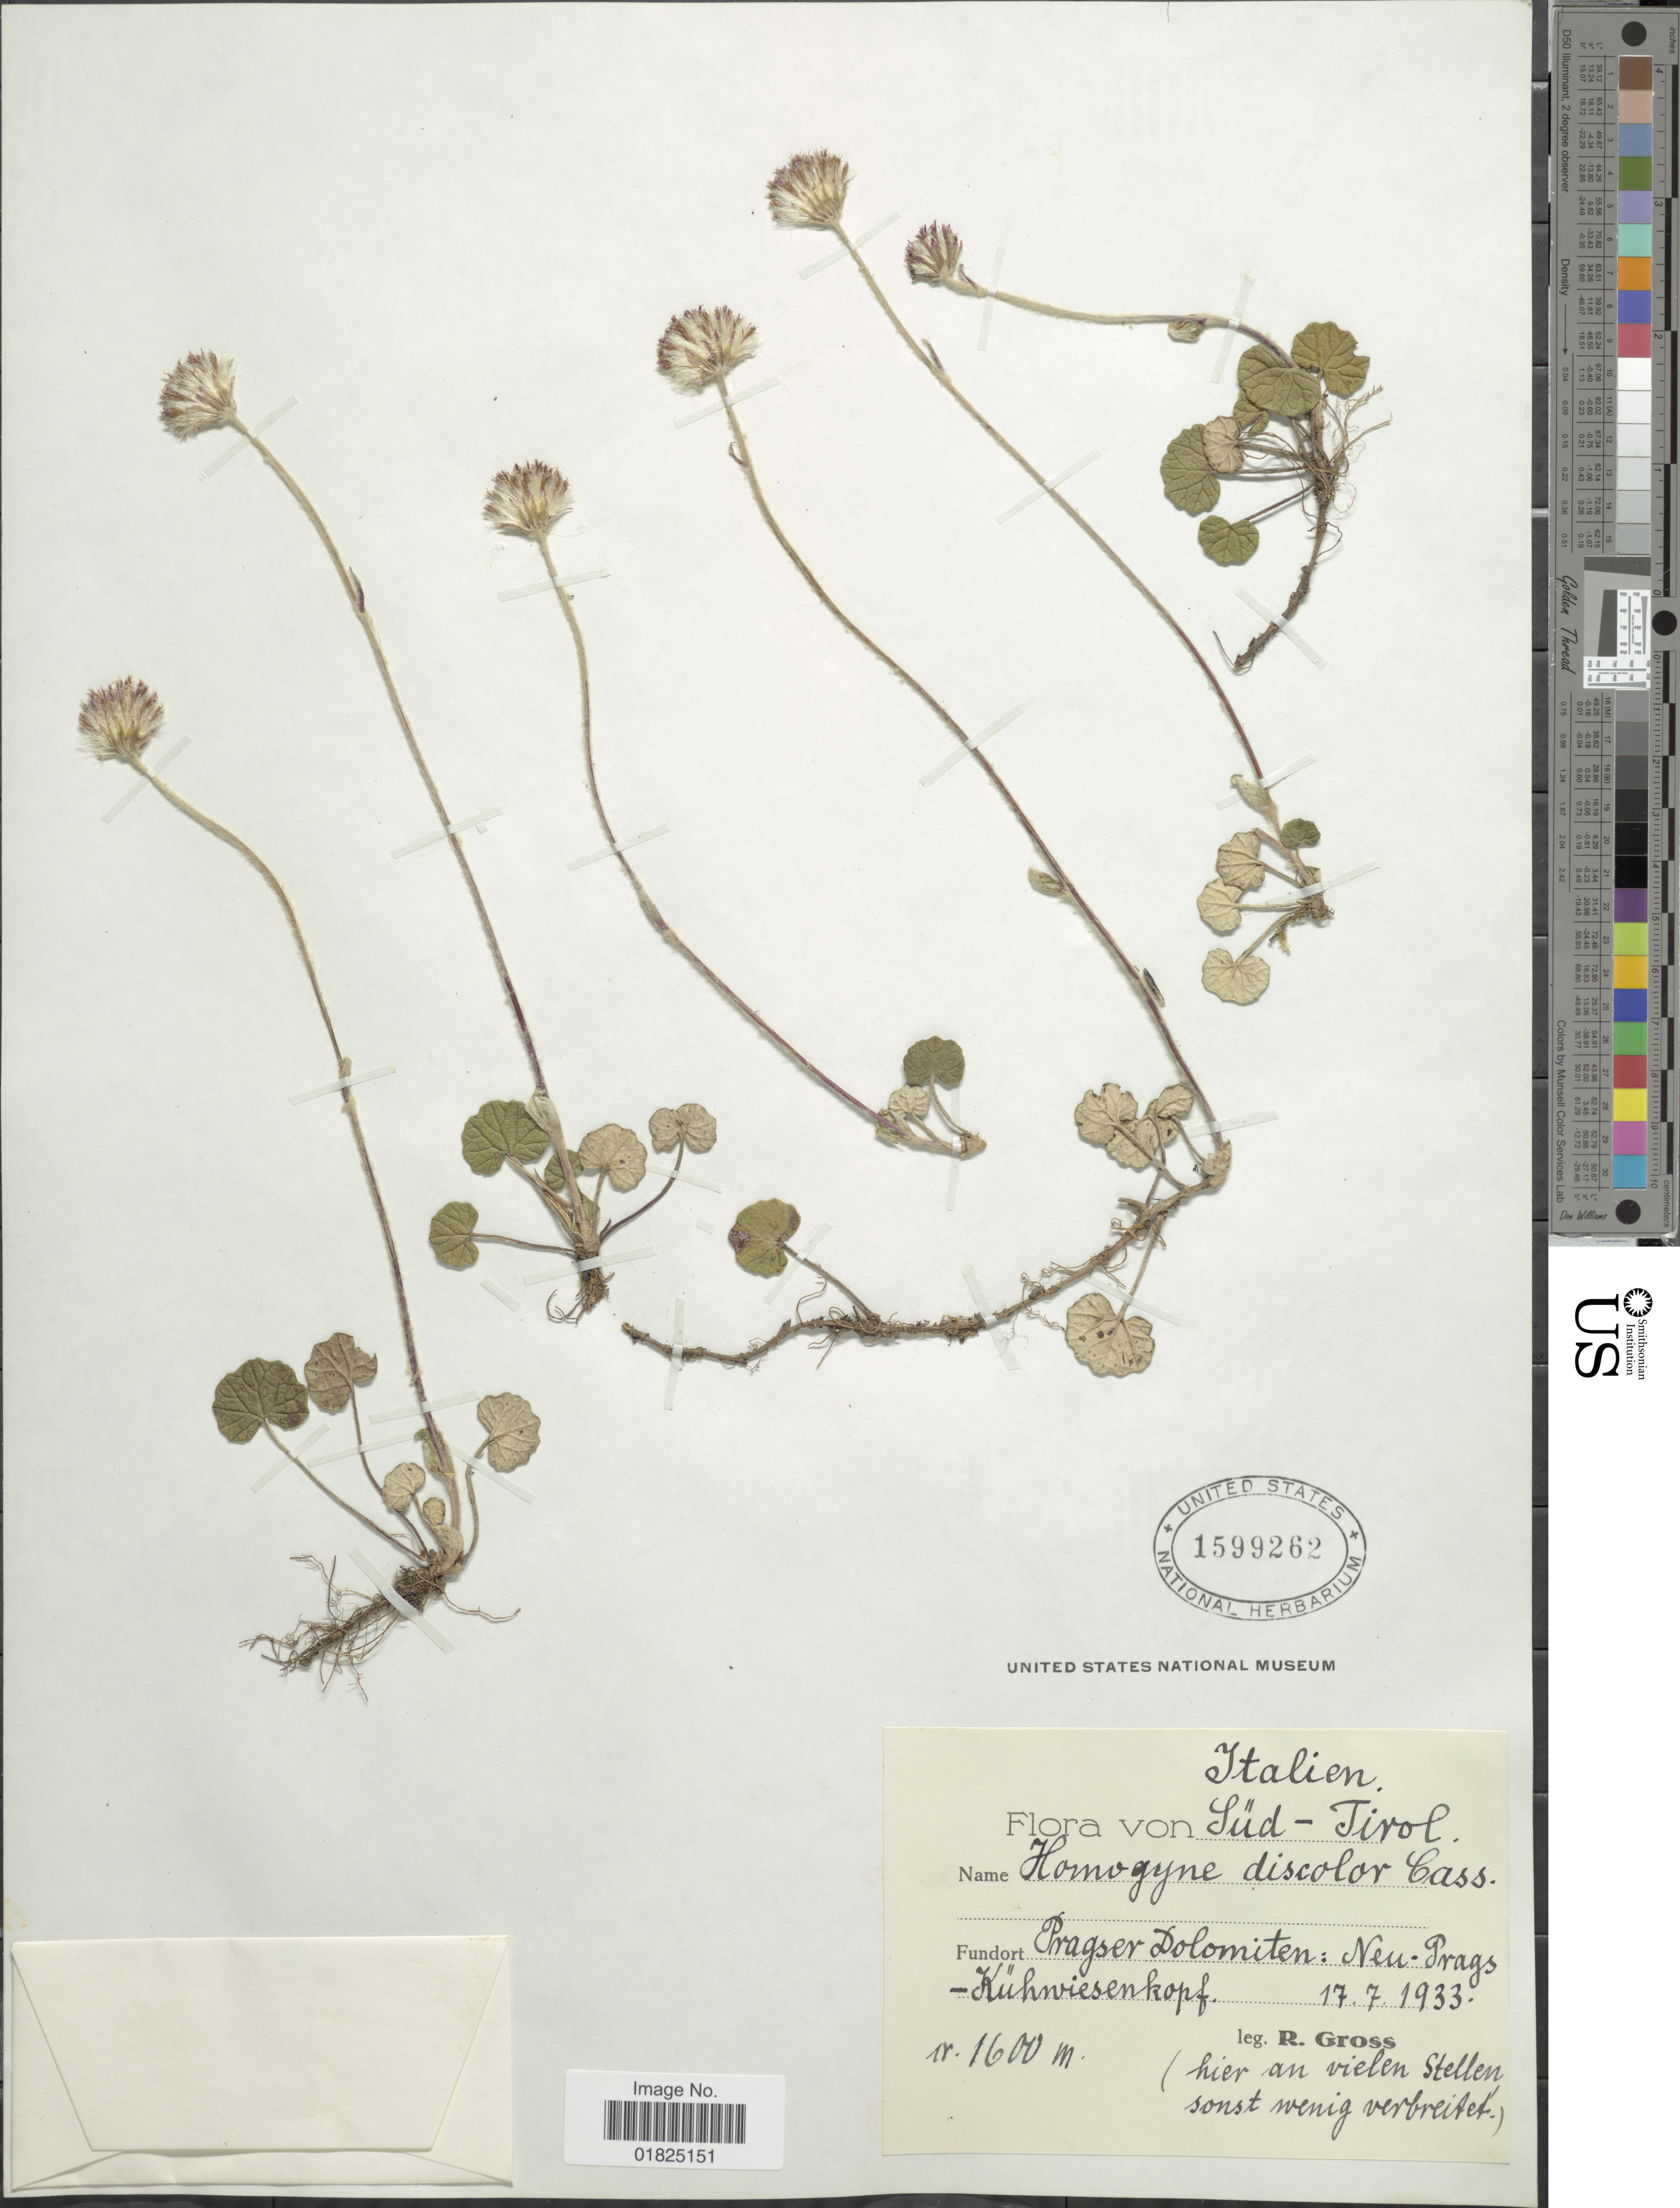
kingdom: Plantae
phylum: Tracheophyta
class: Magnoliopsida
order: Asterales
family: Asteraceae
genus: Homogyne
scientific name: Homogyne discolor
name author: (Jacquinot) Cass.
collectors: R. Gross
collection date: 1933-07-17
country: Italy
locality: Süd-Tirol, Pragser Dolomiten: Neu-Prags - Kühwiesenkopf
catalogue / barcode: US 1599262